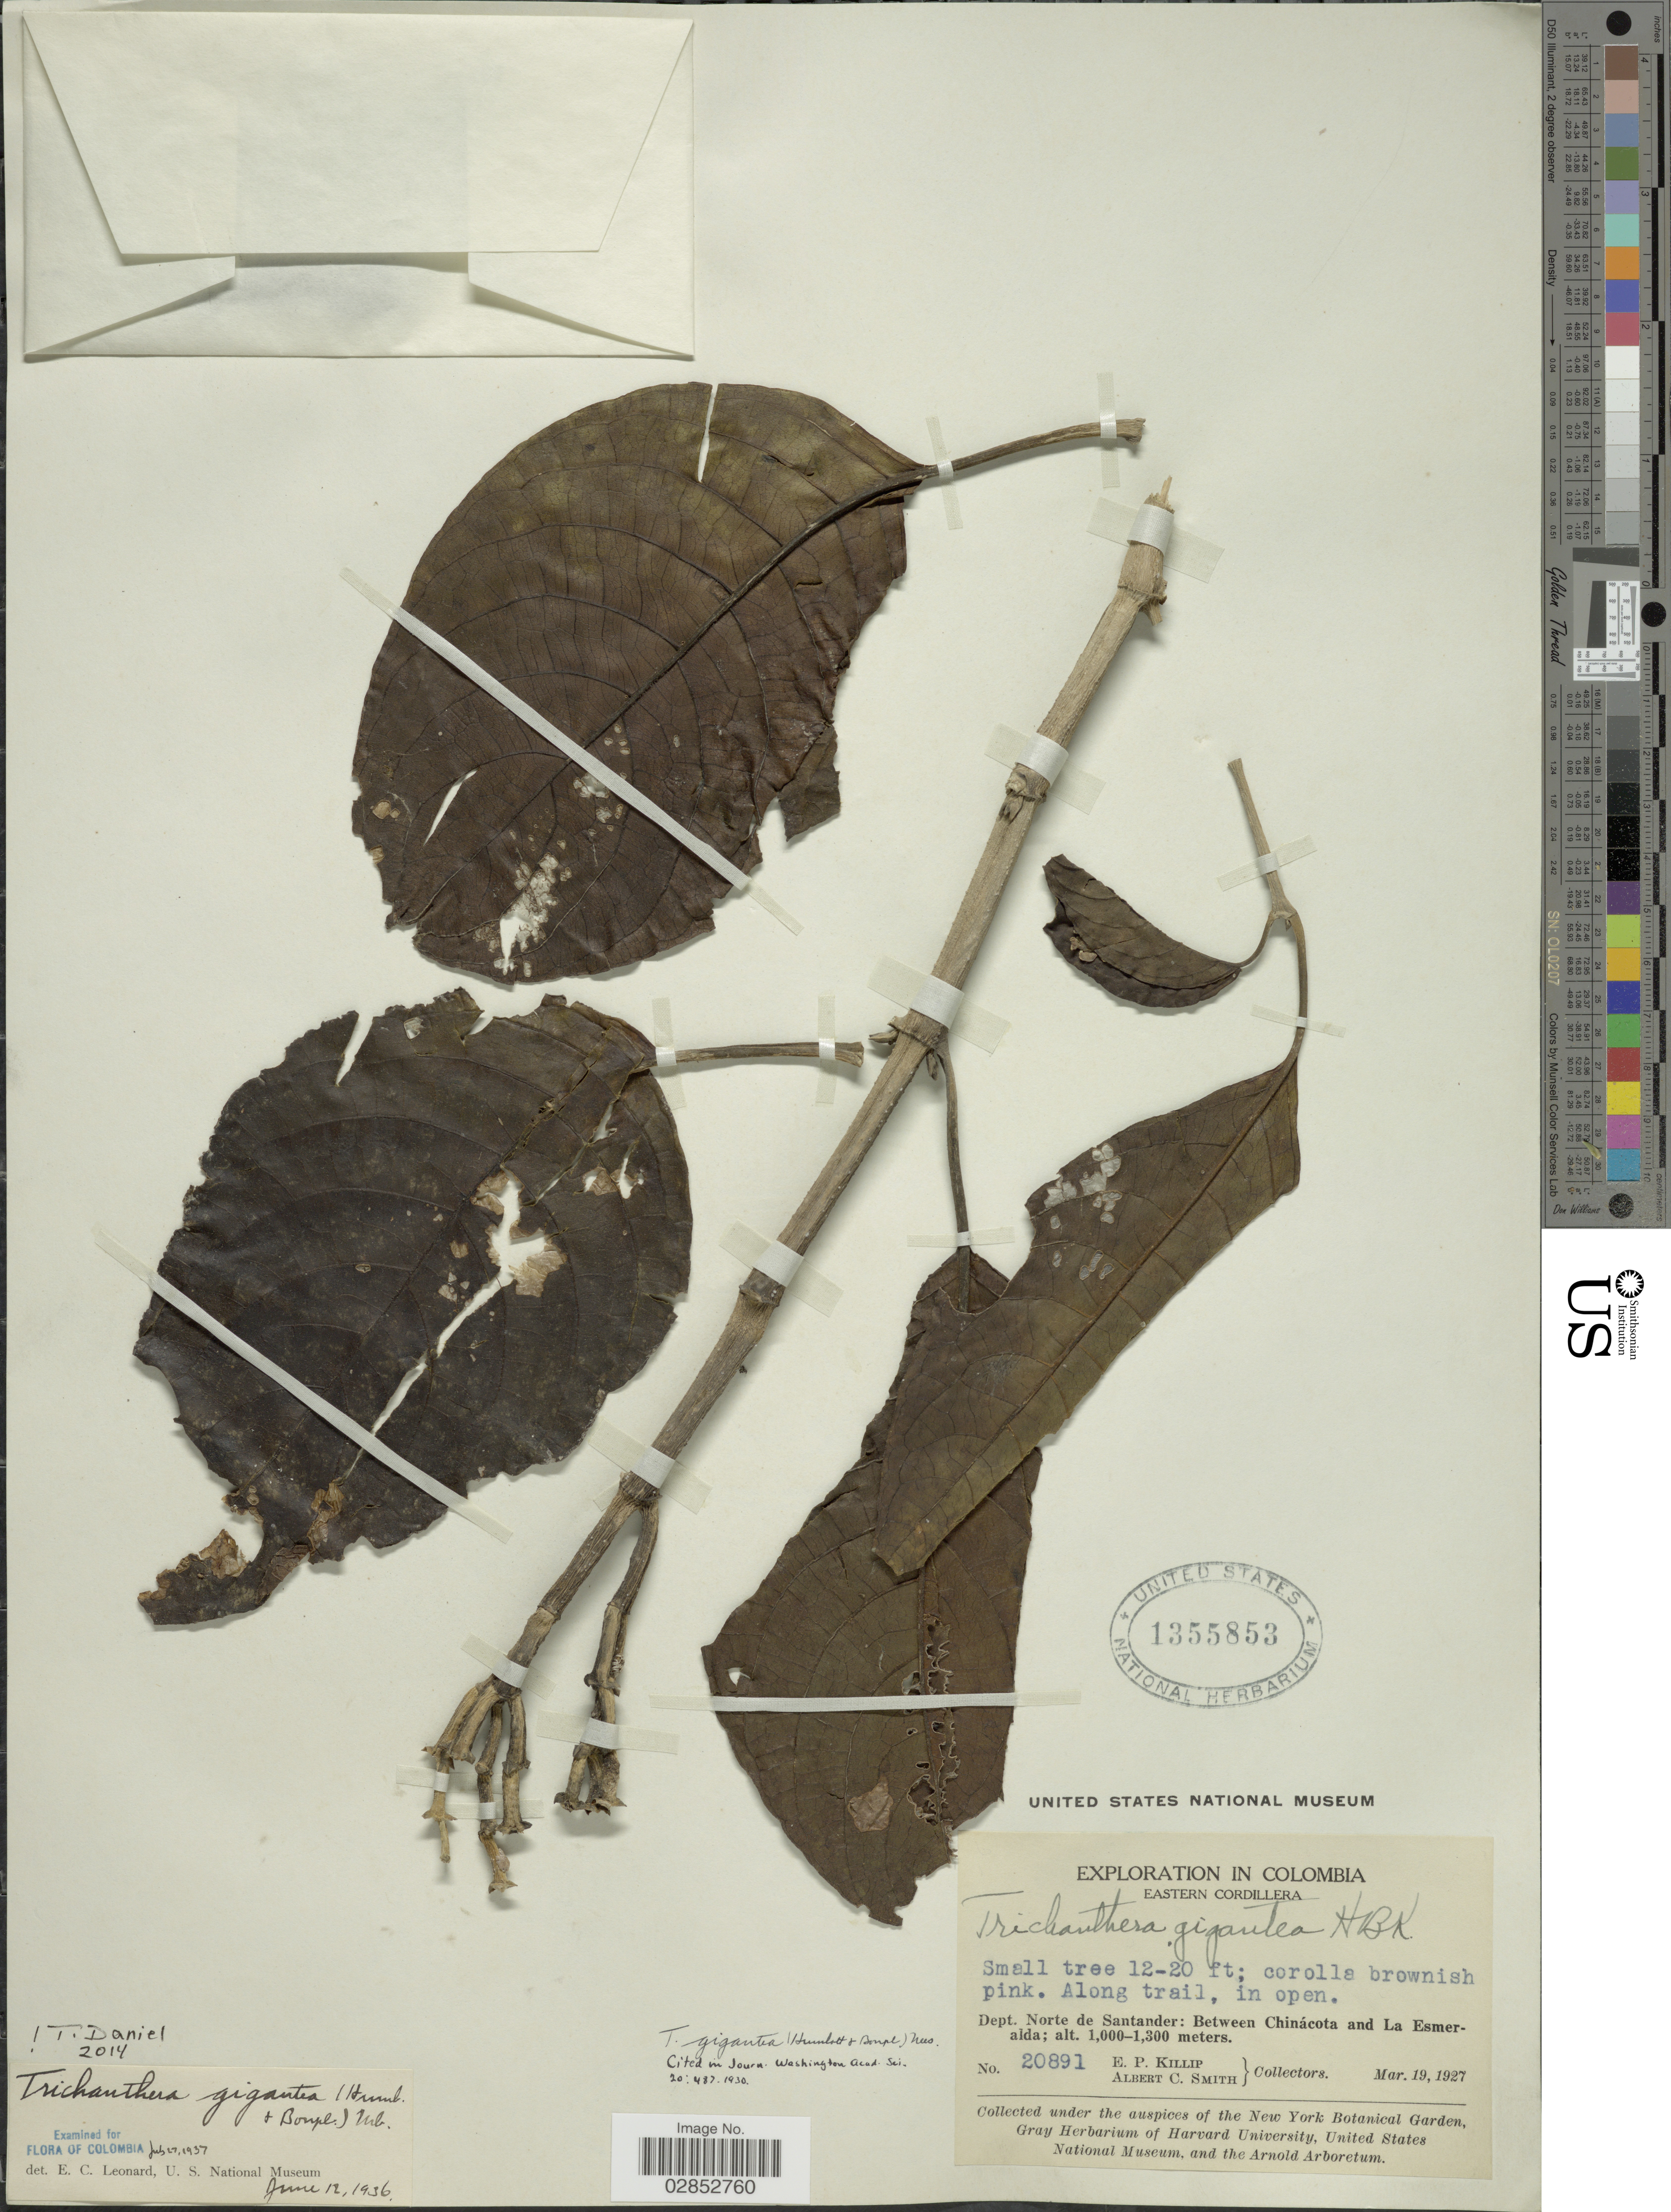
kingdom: Plantae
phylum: Tracheophyta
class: Magnoliopsida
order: Lamiales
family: Acanthaceae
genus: Trichanthera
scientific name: Trichanthera gigantea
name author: (Bonpl.) Nees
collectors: E. P. Killip & A. C. Smith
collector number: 20891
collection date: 1927-03-19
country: Colombia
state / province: Norte de Santander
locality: Eastern Cordillera. Dept. Norte de Santander: Between Chinácota and La Esmeralda.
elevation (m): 1000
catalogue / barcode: US 1355853